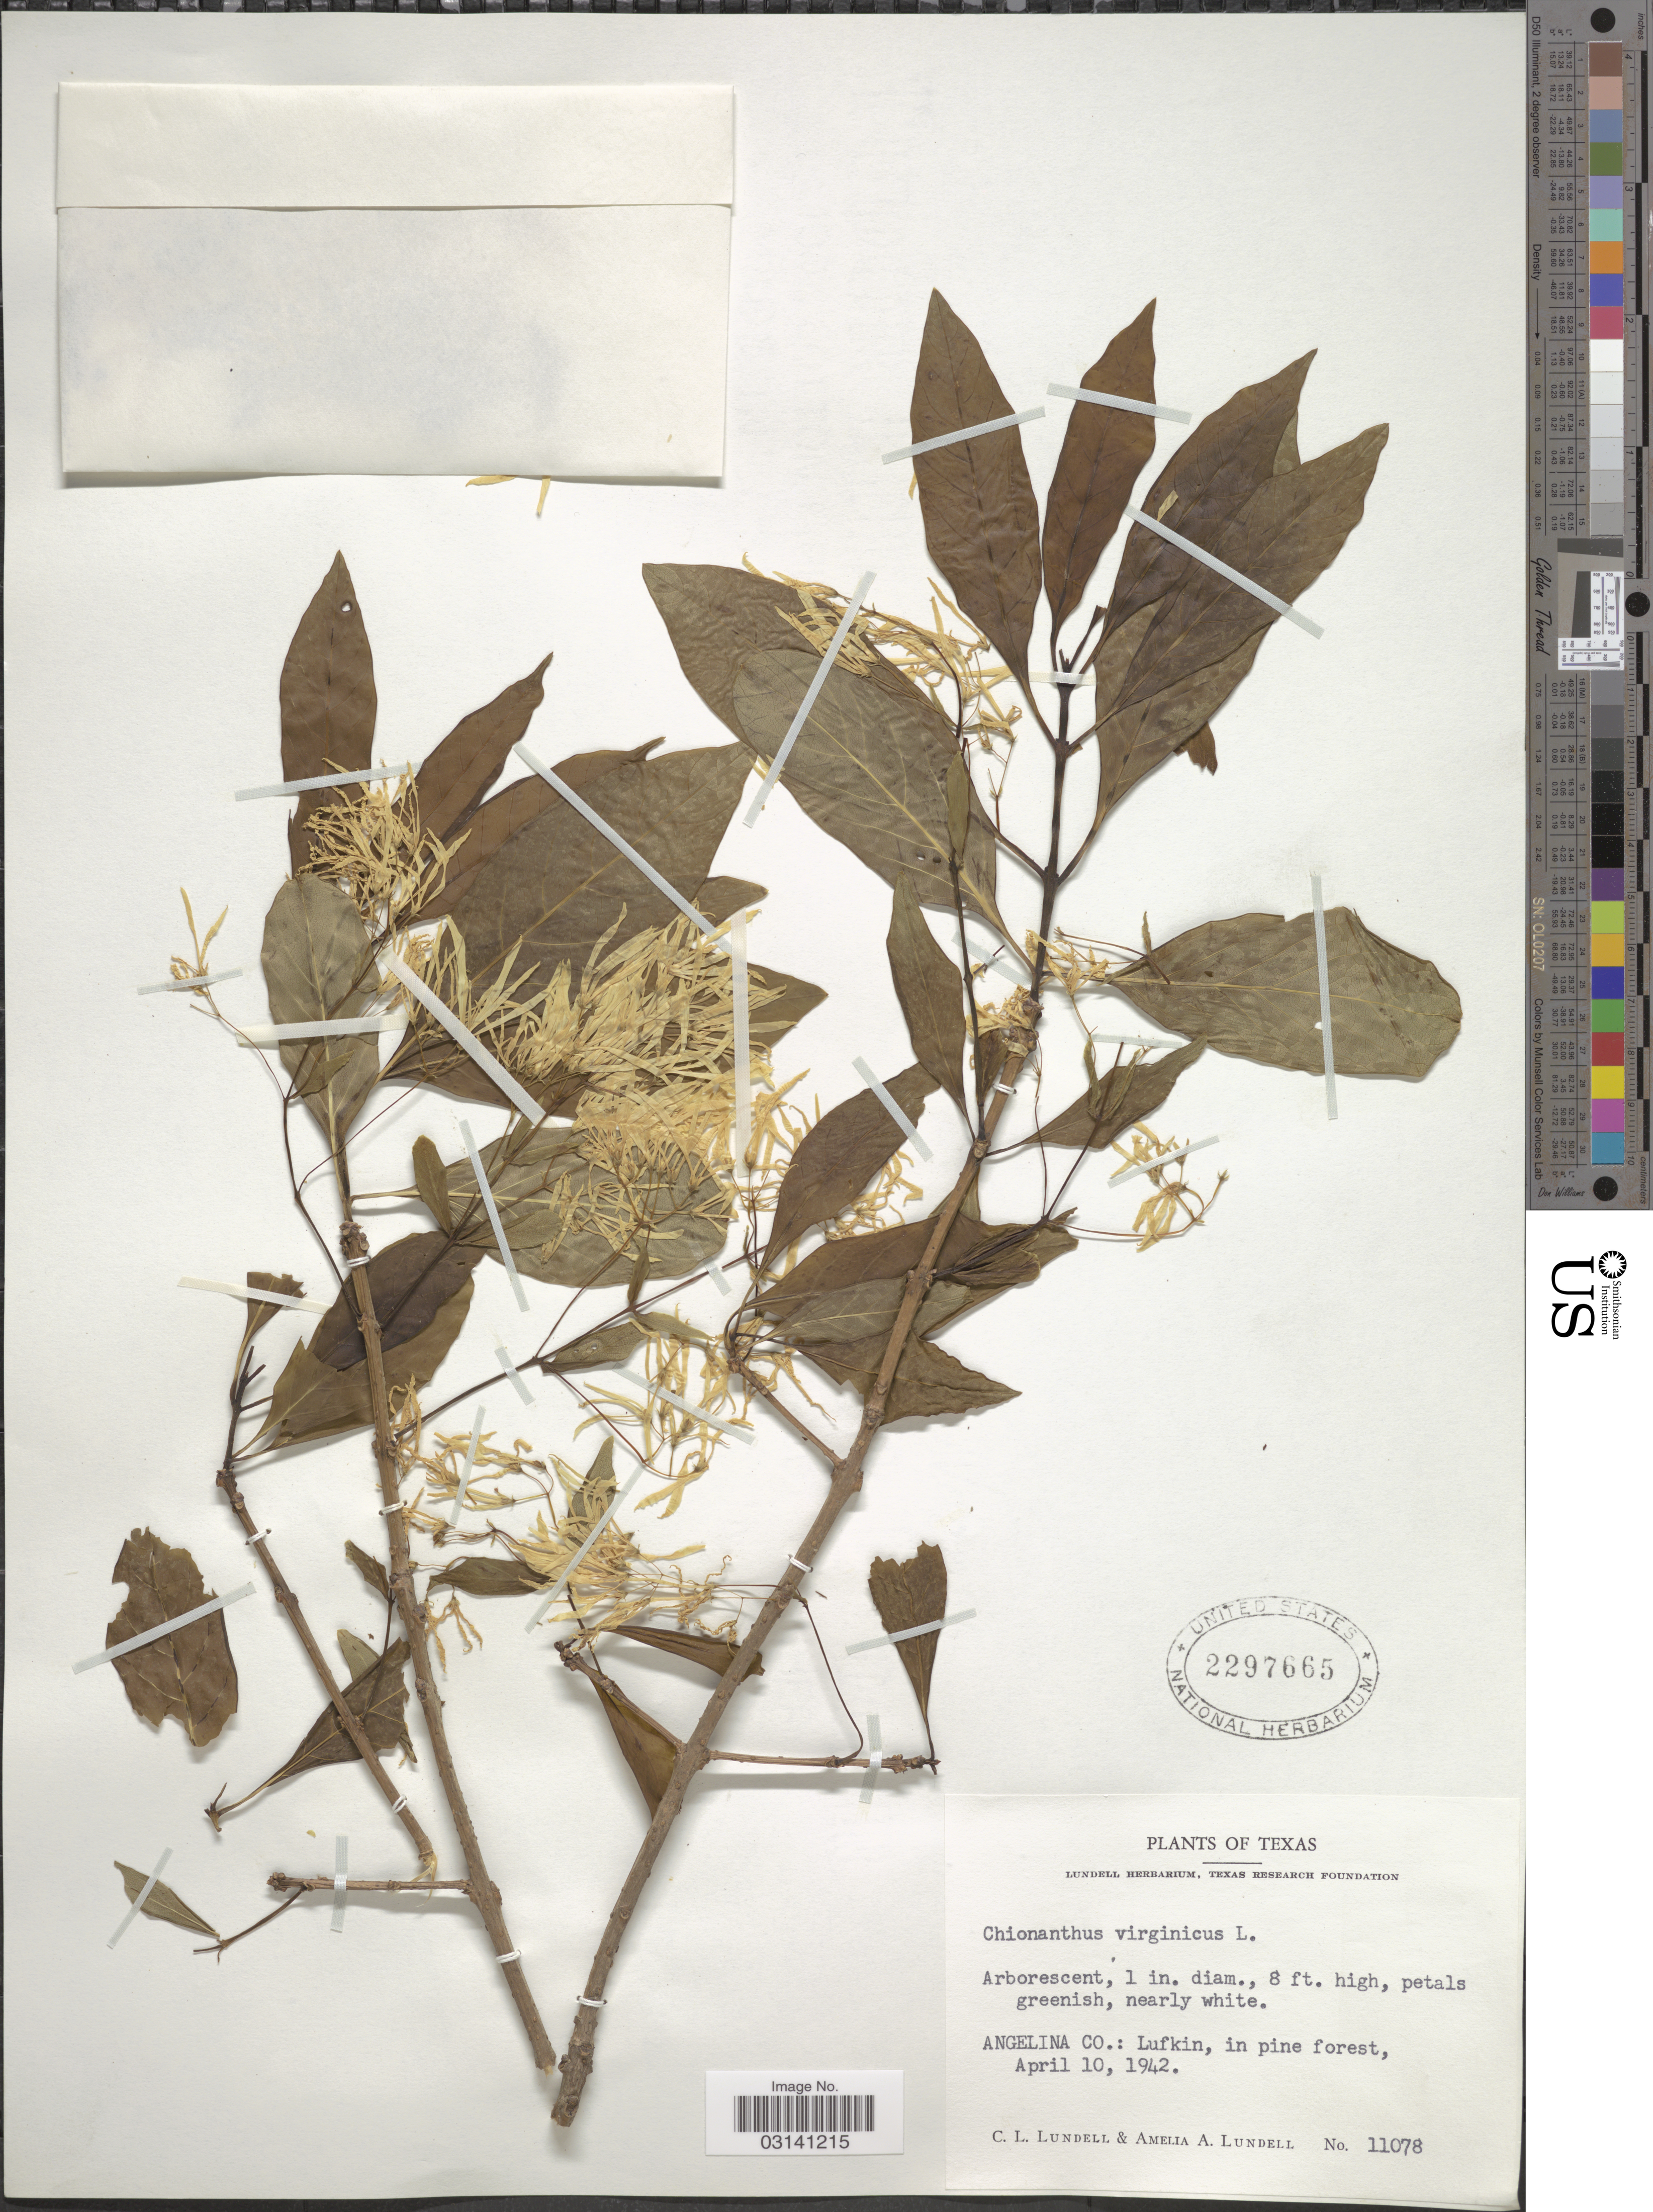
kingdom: Plantae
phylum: Tracheophyta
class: Magnoliopsida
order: Lamiales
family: Oleaceae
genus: Chionanthus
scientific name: Chionanthus virginicus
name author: L.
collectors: C. L. Lundell & A. A. Lundell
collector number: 11078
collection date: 1942-04-10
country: United States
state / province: Texas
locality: Angelina Co.: Lufkin, in pine forest.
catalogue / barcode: US 2297665